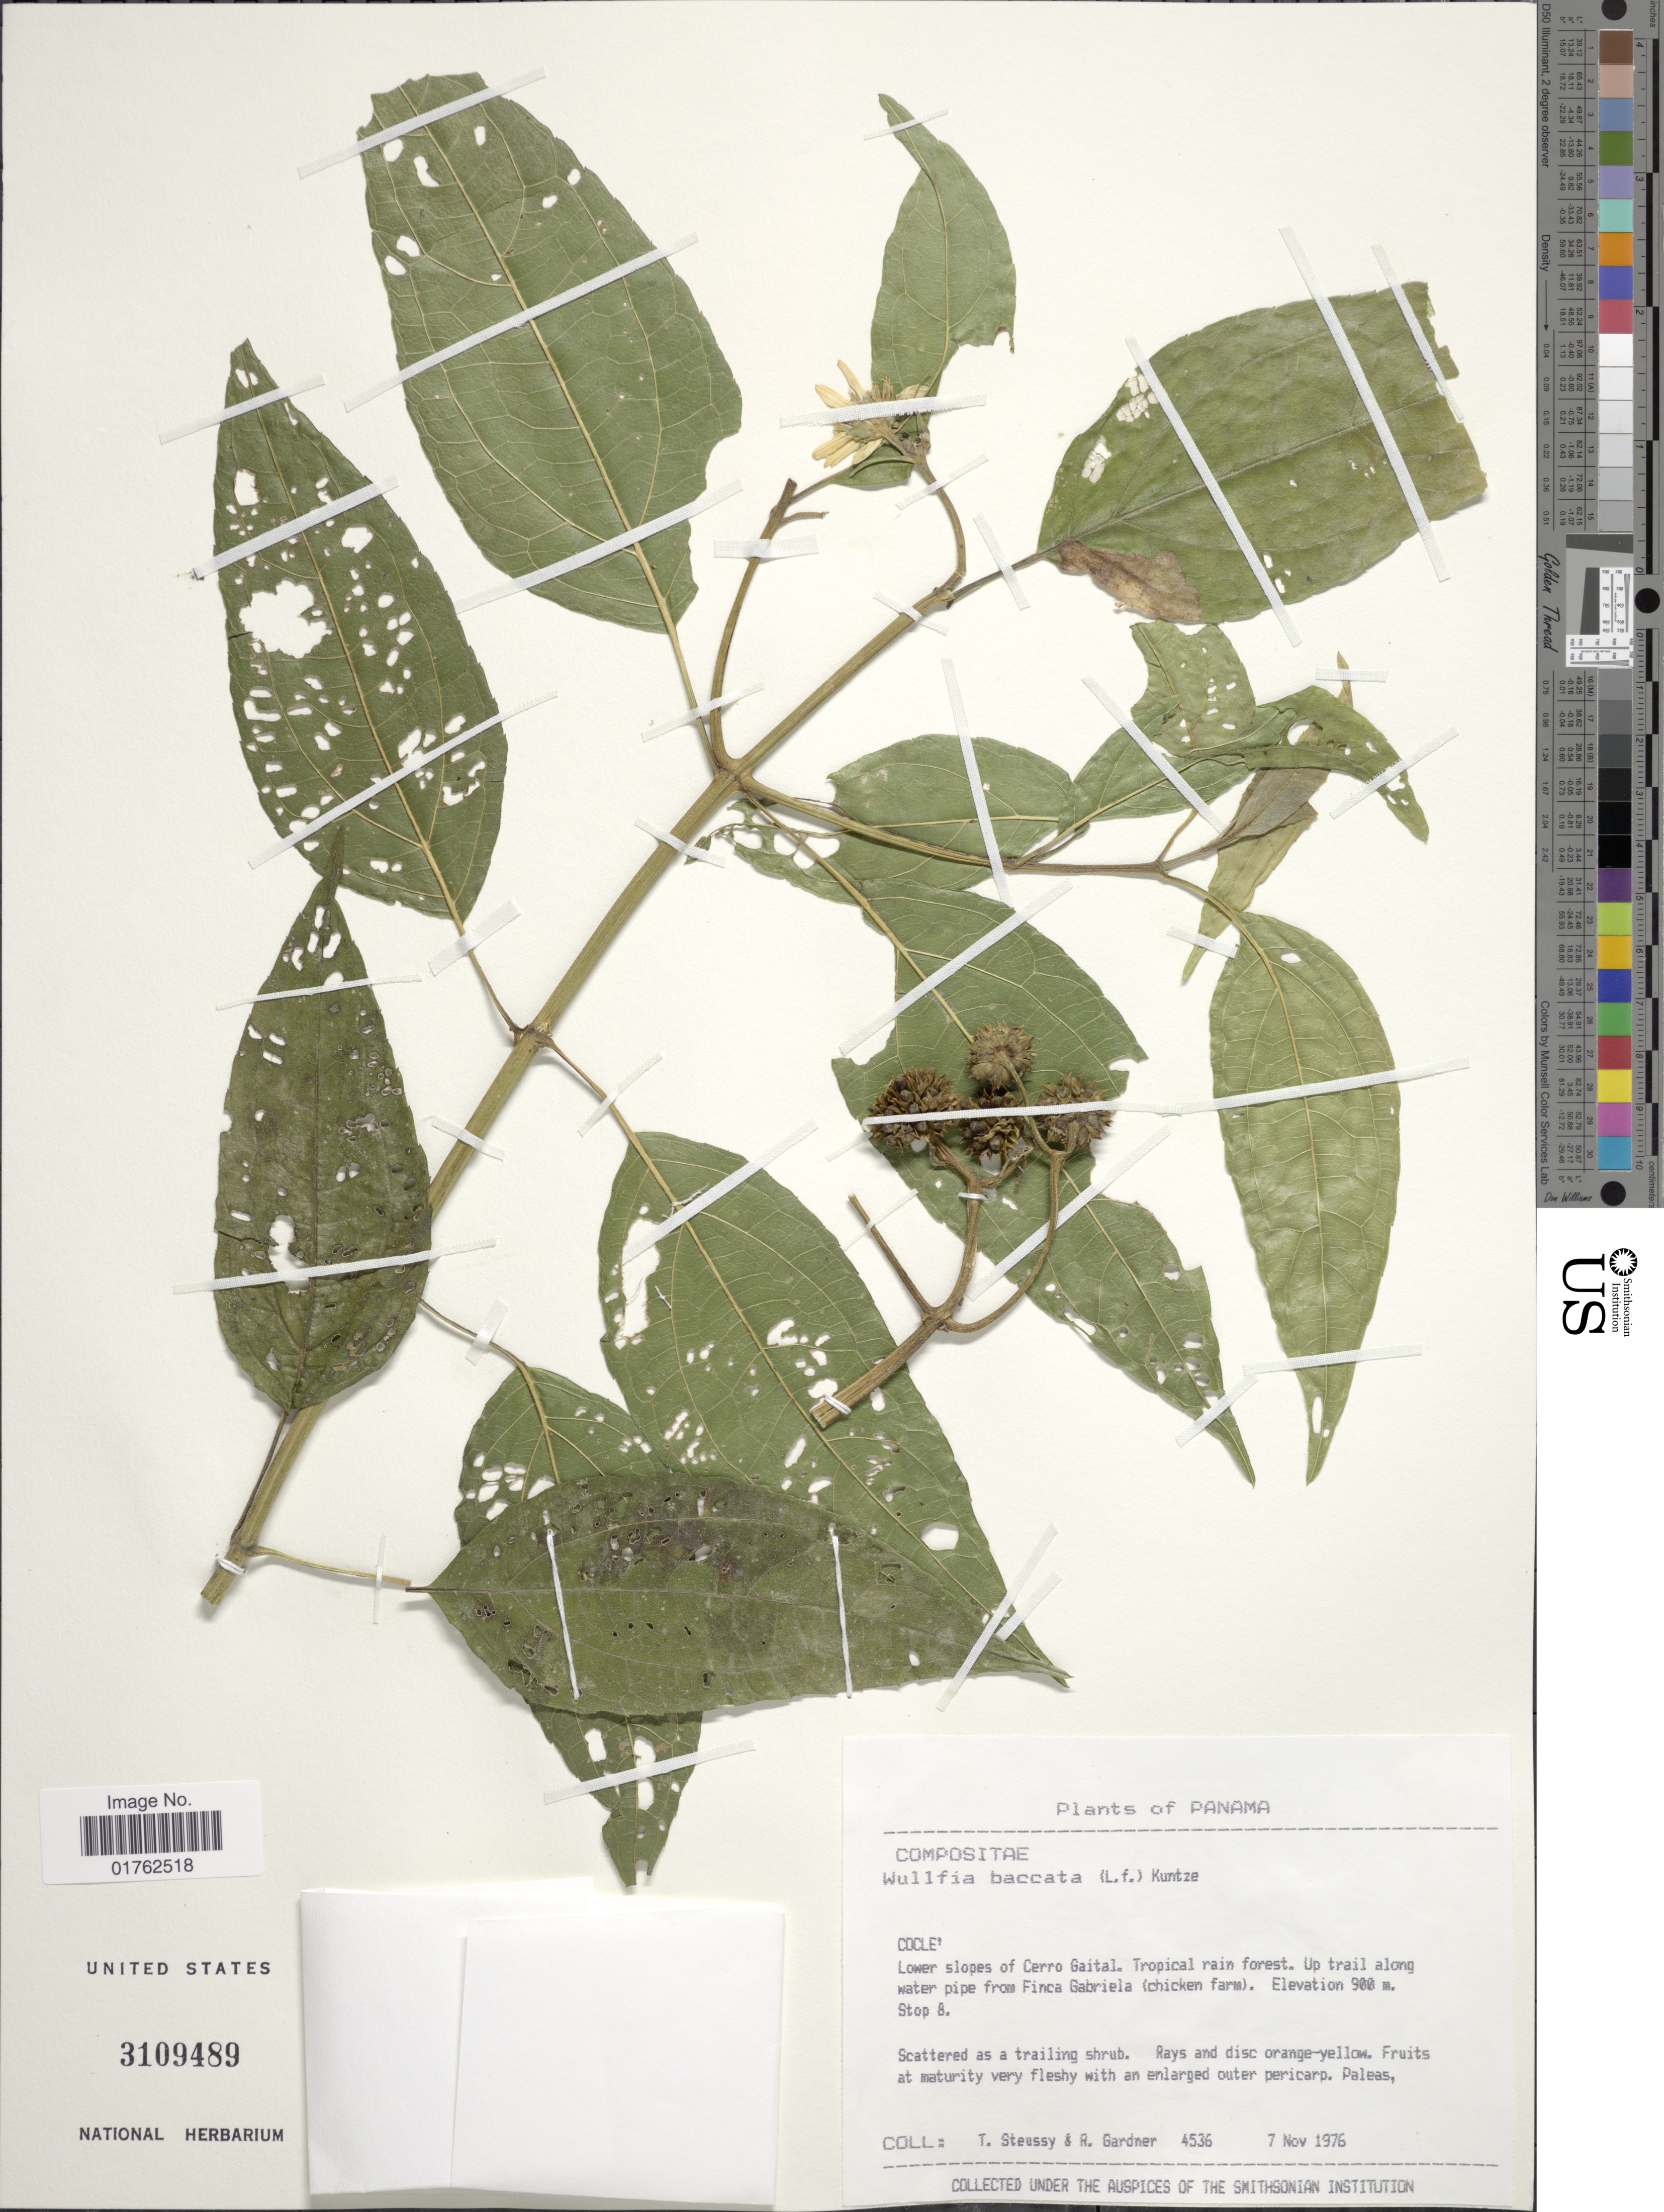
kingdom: Plantae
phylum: Tracheophyta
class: Magnoliopsida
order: Asterales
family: Asteraceae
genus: Wulffia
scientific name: Wulffia baccata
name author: (L. f.) Kuntze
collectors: T. Steussy & R. C. Gardner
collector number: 4536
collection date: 1976-11-07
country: Panama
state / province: Coclé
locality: Lower slopes of Cerro Gaital. Up trail along water pipe from Finca Gabriela (chicken farm). Stop 8.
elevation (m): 900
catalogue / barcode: US 3109489